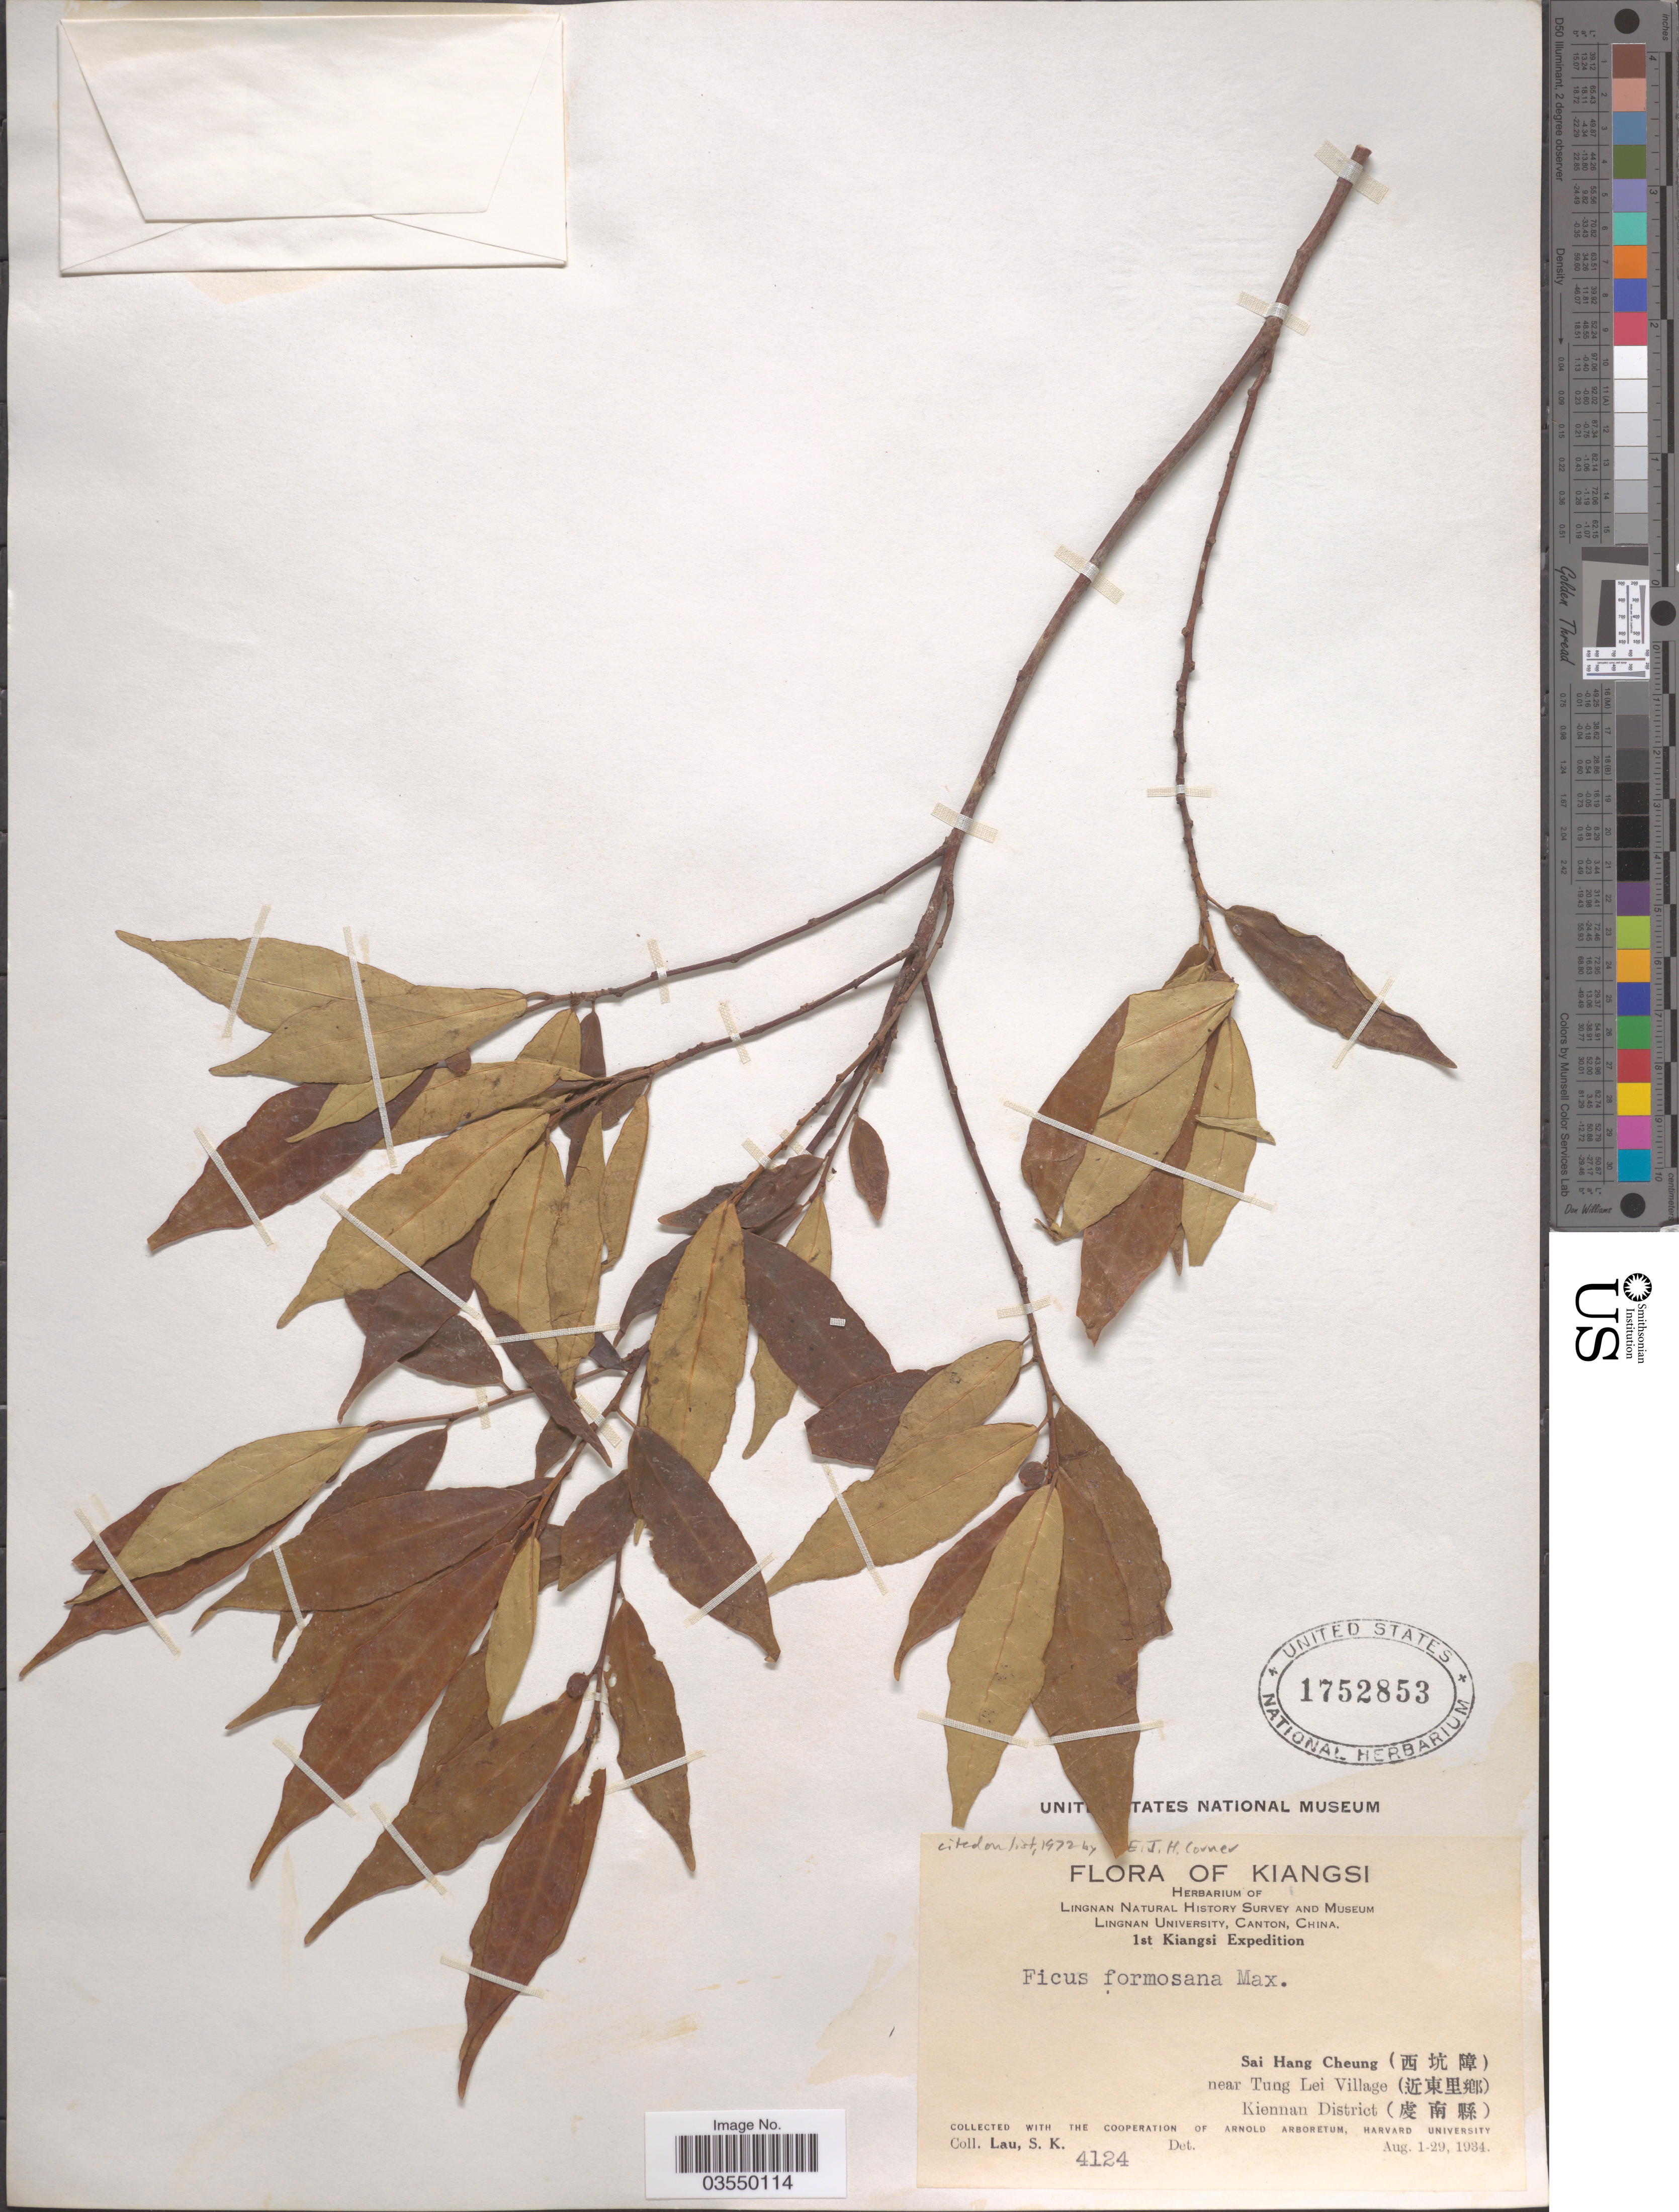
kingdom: Plantae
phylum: Tracheophyta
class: Magnoliopsida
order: Rosales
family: Moraceae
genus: Ficus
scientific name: Ficus formosana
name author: Maxim.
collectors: S. K. Lau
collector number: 4124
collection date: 1934-08-01/1934-08-29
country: China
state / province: Jiangxi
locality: Kiangsi. Sai Hang Cheung (X) near Tung Lei Village (X) Kiennan District (X).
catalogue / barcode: US 1752853